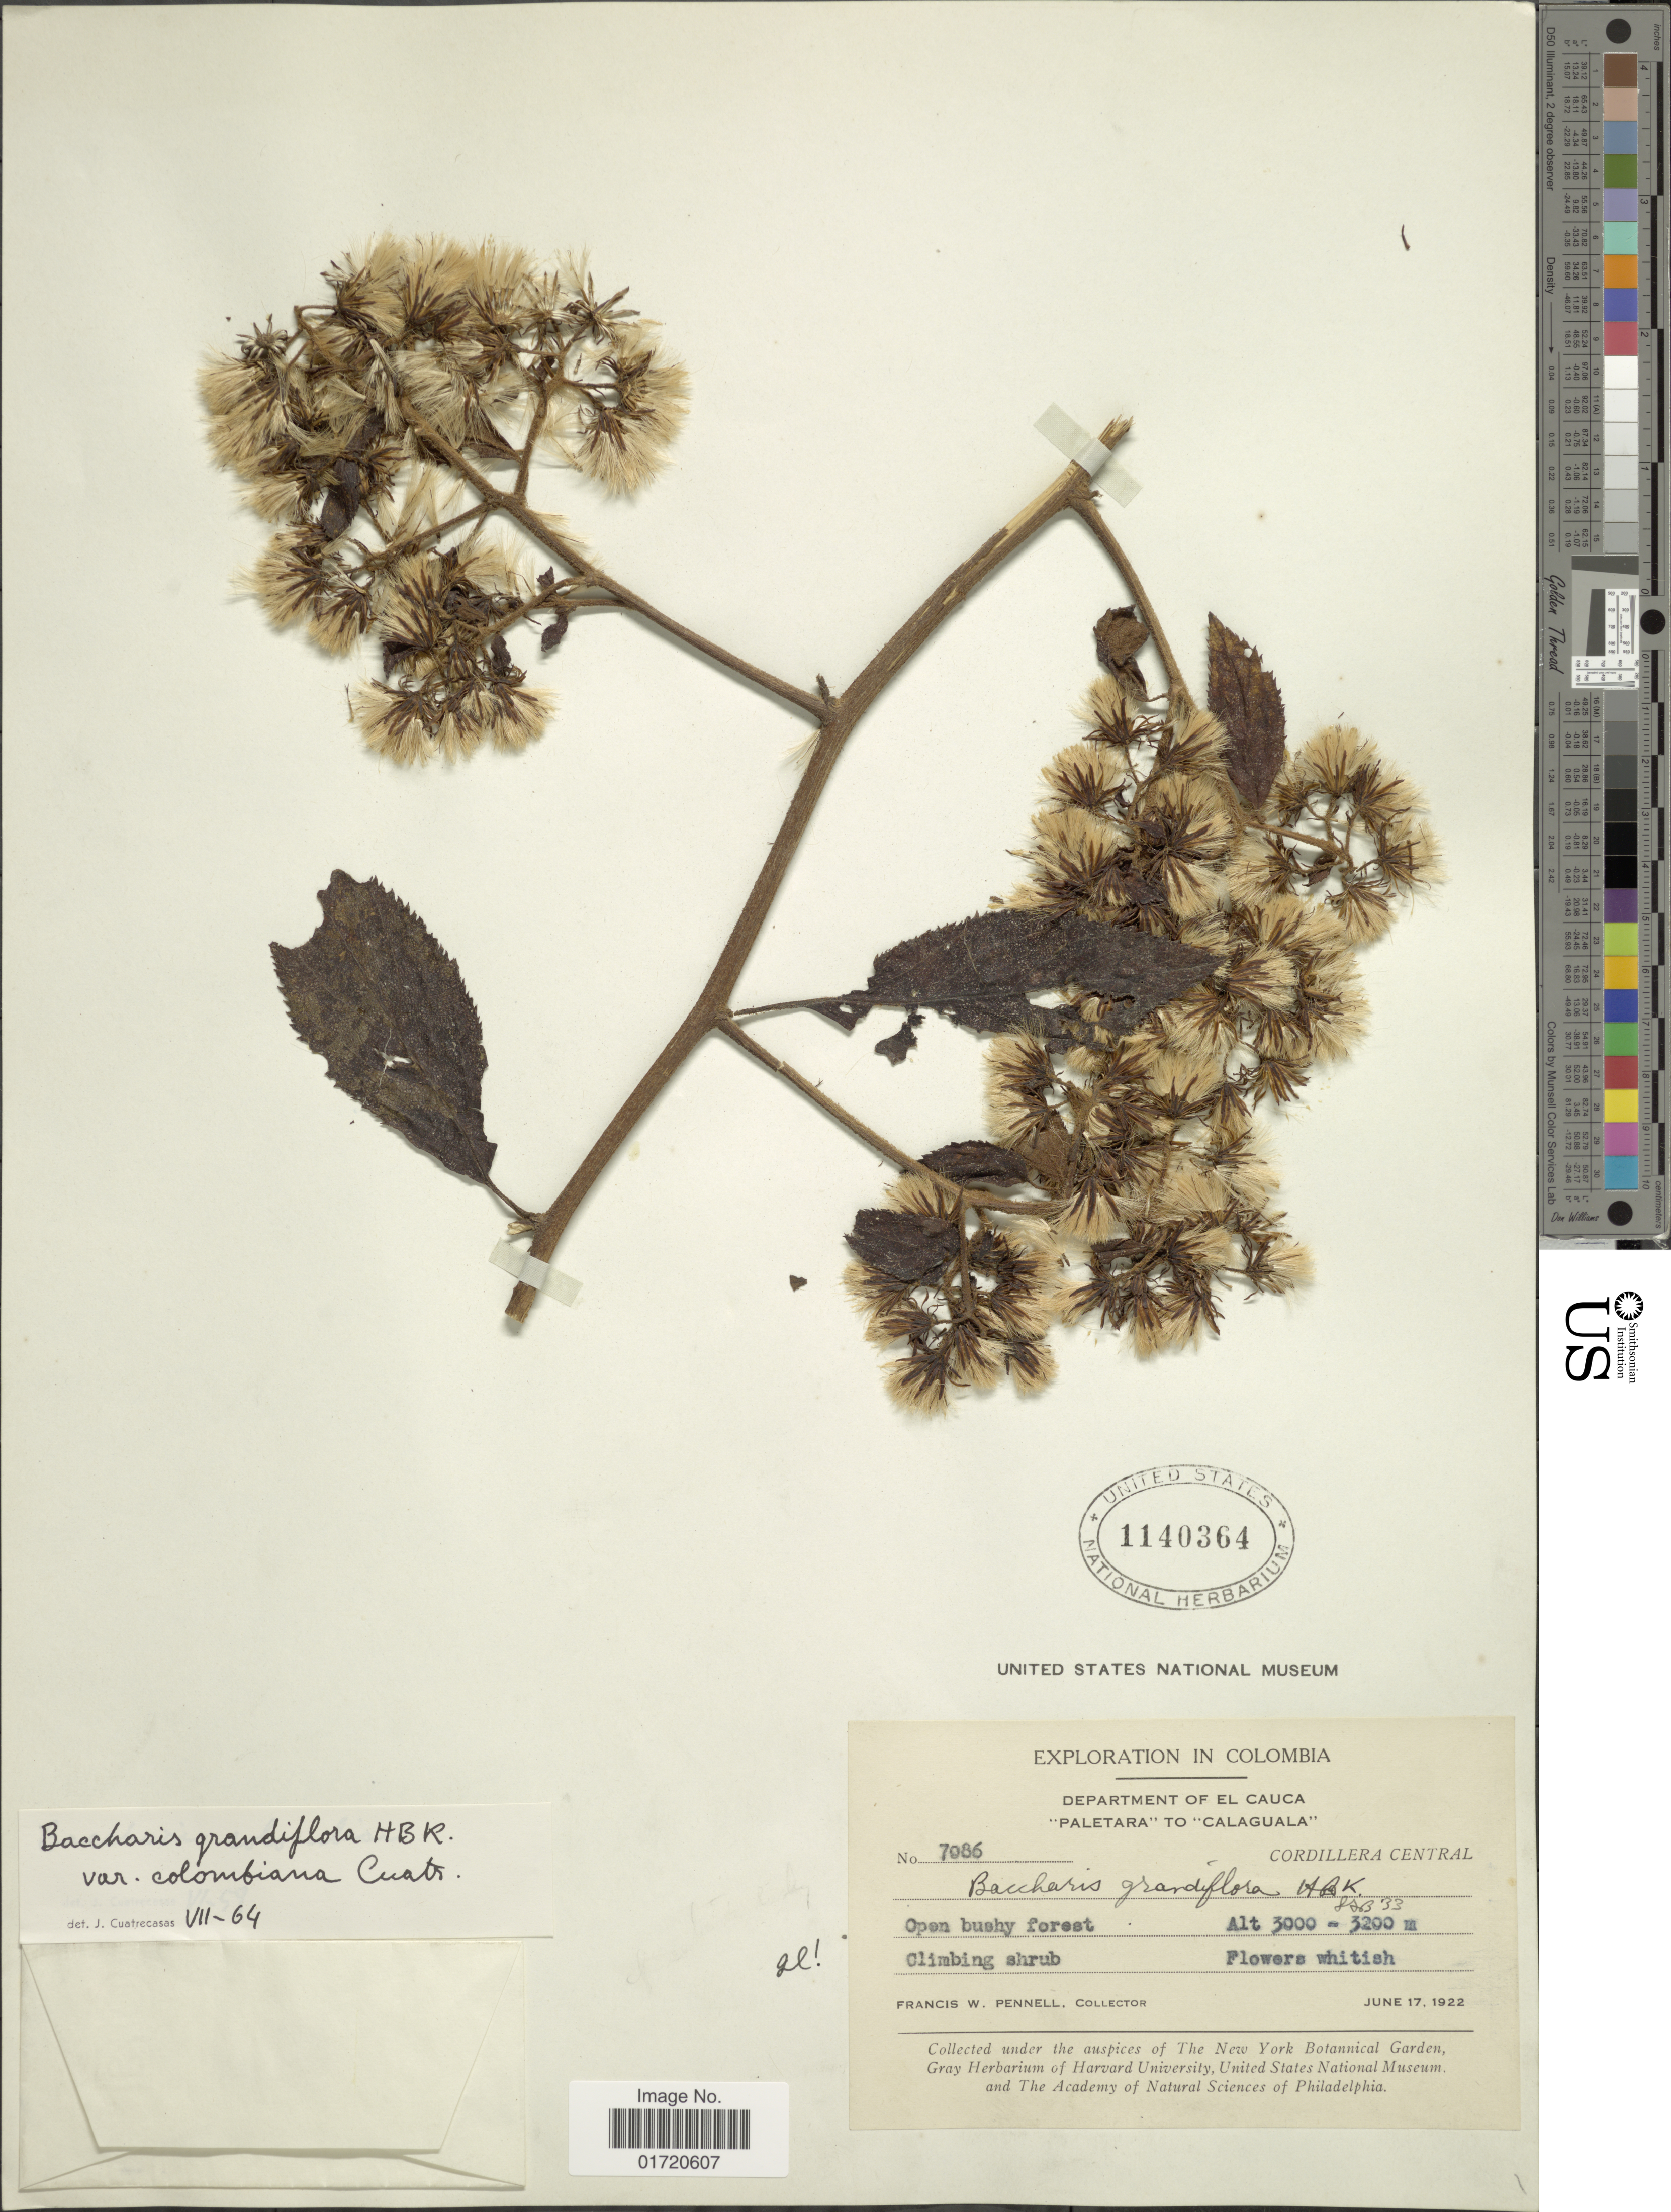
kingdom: Plantae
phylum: Tracheophyta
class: Magnoliopsida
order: Asterales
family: Asteraceae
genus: Baccharis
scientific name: Baccharis grandiflora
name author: Kunth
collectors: F. W. Pennell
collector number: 7986*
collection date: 1922-06-17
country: Colombia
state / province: Cauca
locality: Department of El Cauca. "Paletara"to "Calaguala". Cordillera Central.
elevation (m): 3000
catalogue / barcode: US 1140364